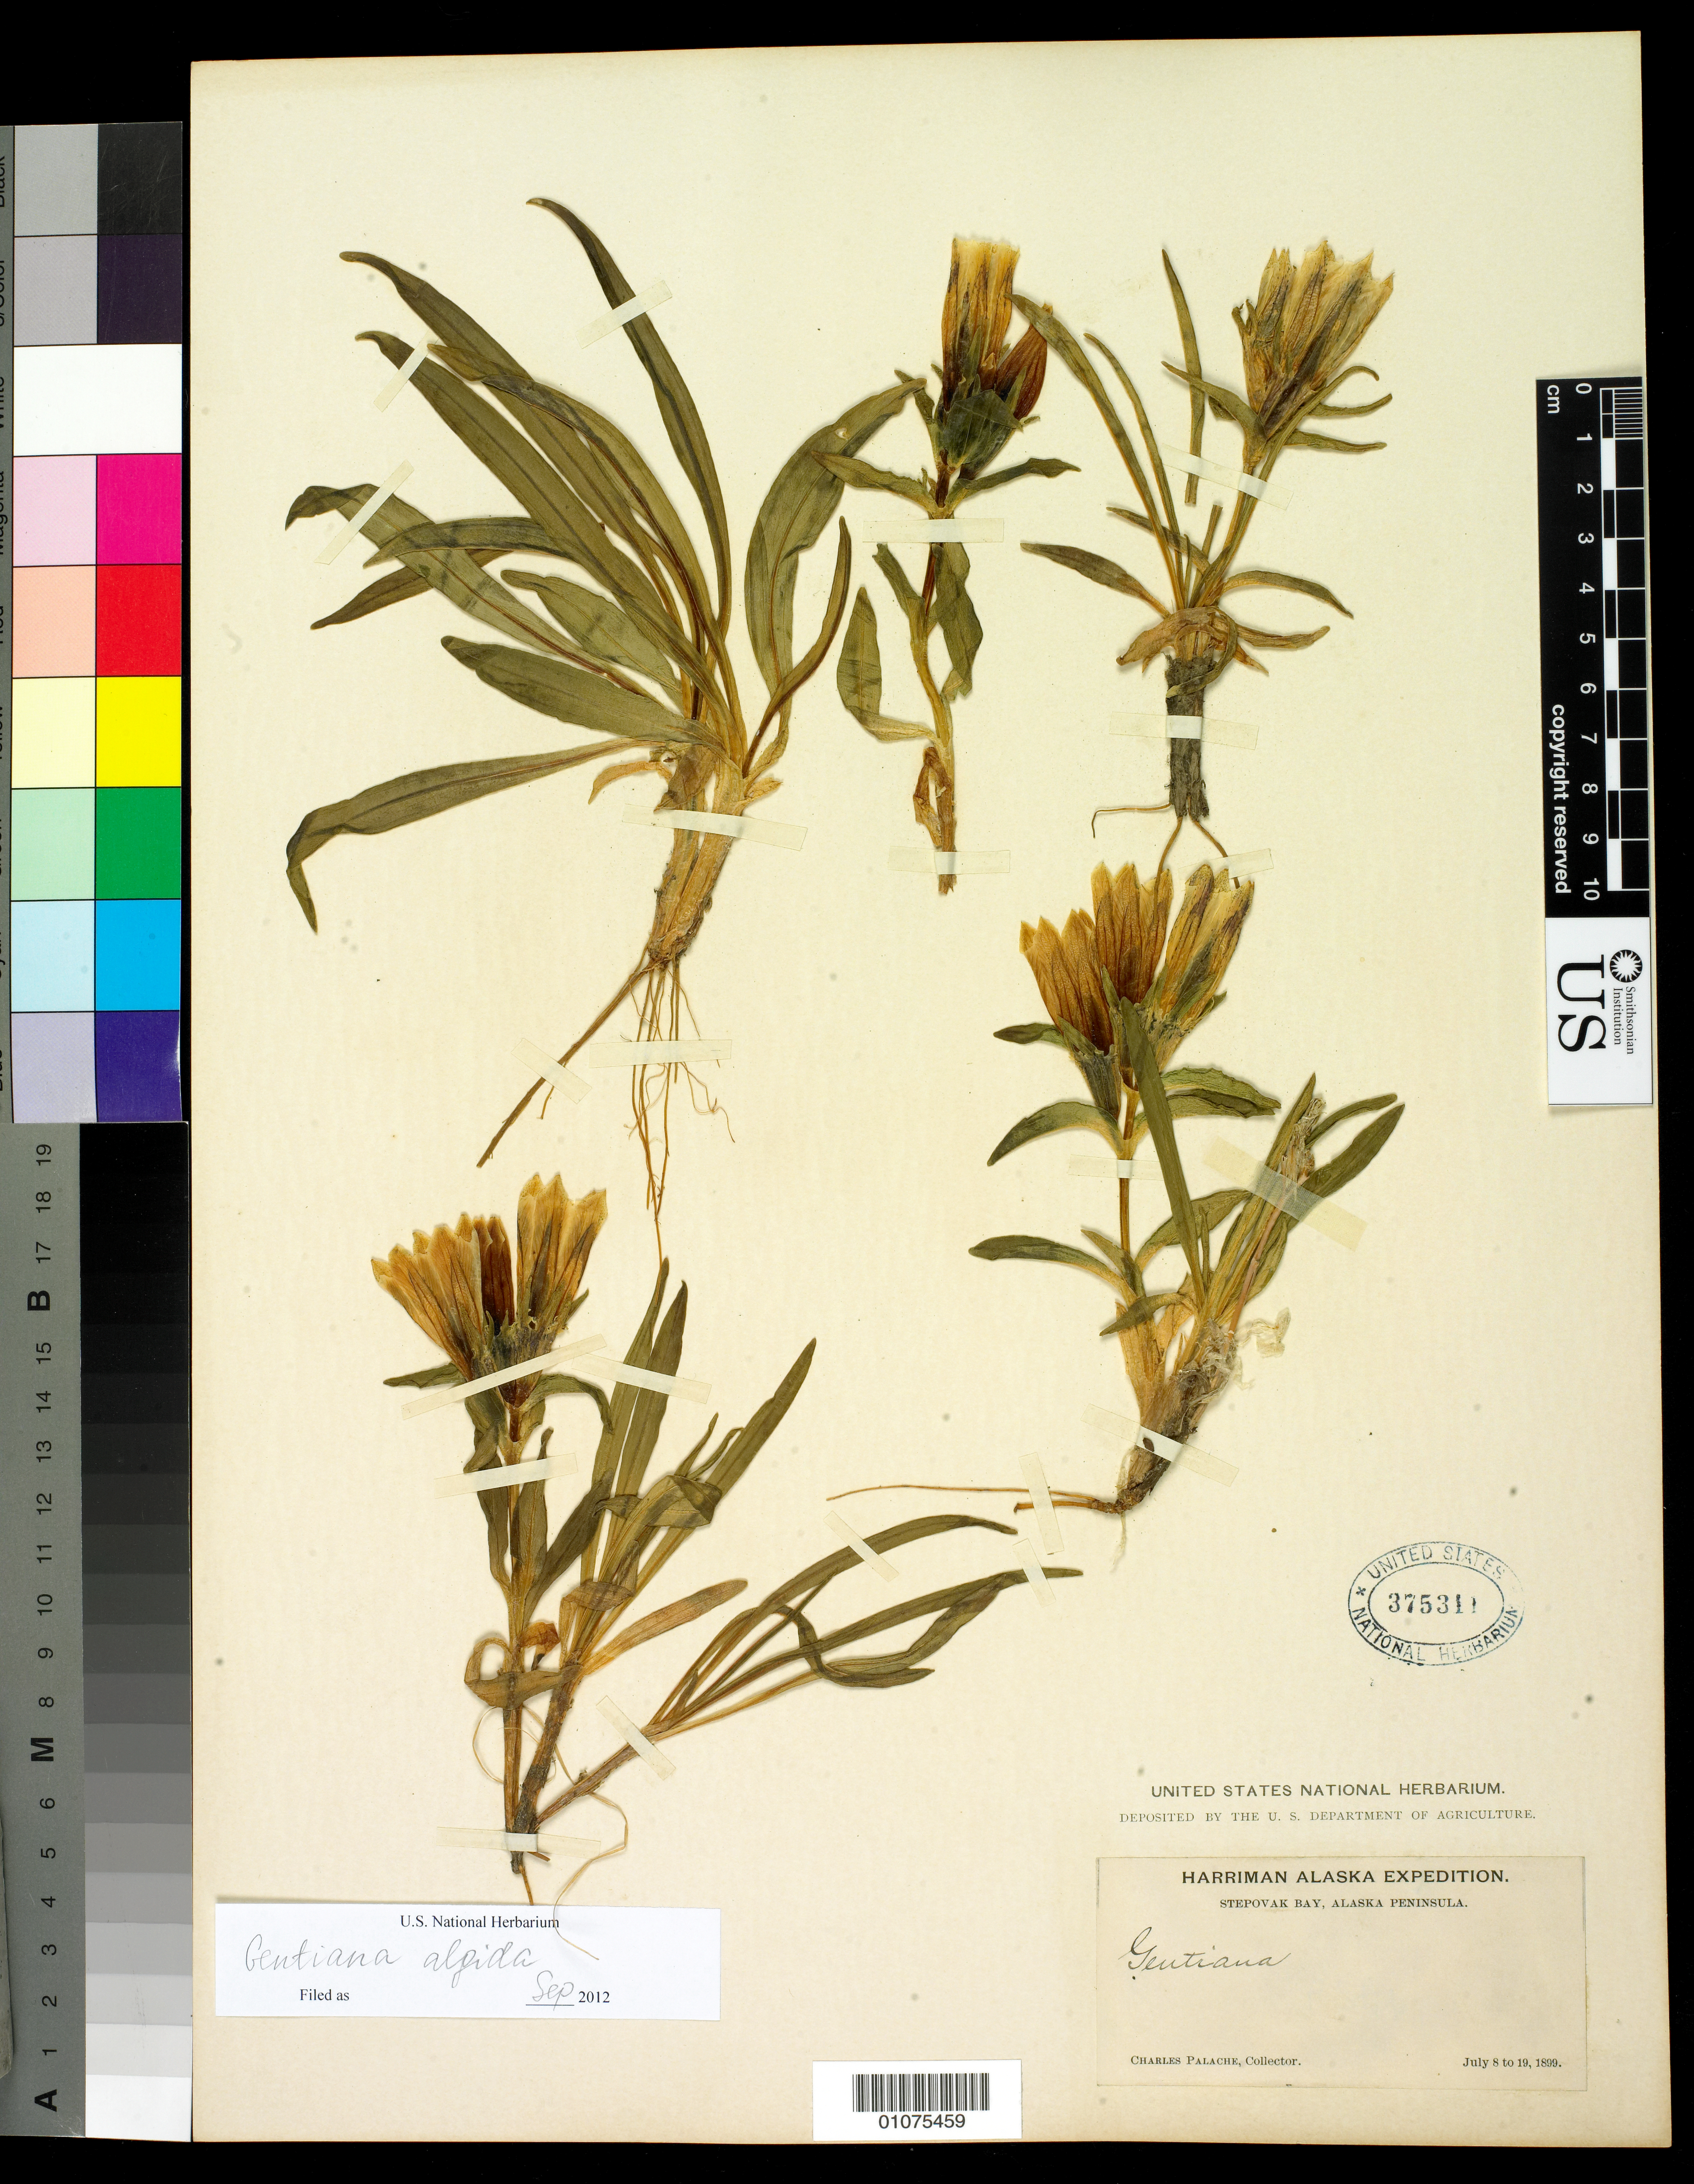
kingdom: Plantae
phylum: Tracheophyta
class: Magnoliopsida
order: Gentianales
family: Gentianaceae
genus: Gentiana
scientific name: Gentiana algida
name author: Pall.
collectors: C. Palache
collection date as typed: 8 Jul 1899 to 19 Jul 1899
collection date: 1899-07-08/1899-07-19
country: United States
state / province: Alaska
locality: Stepovak Bay, Alaska Peninsula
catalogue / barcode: US 375311